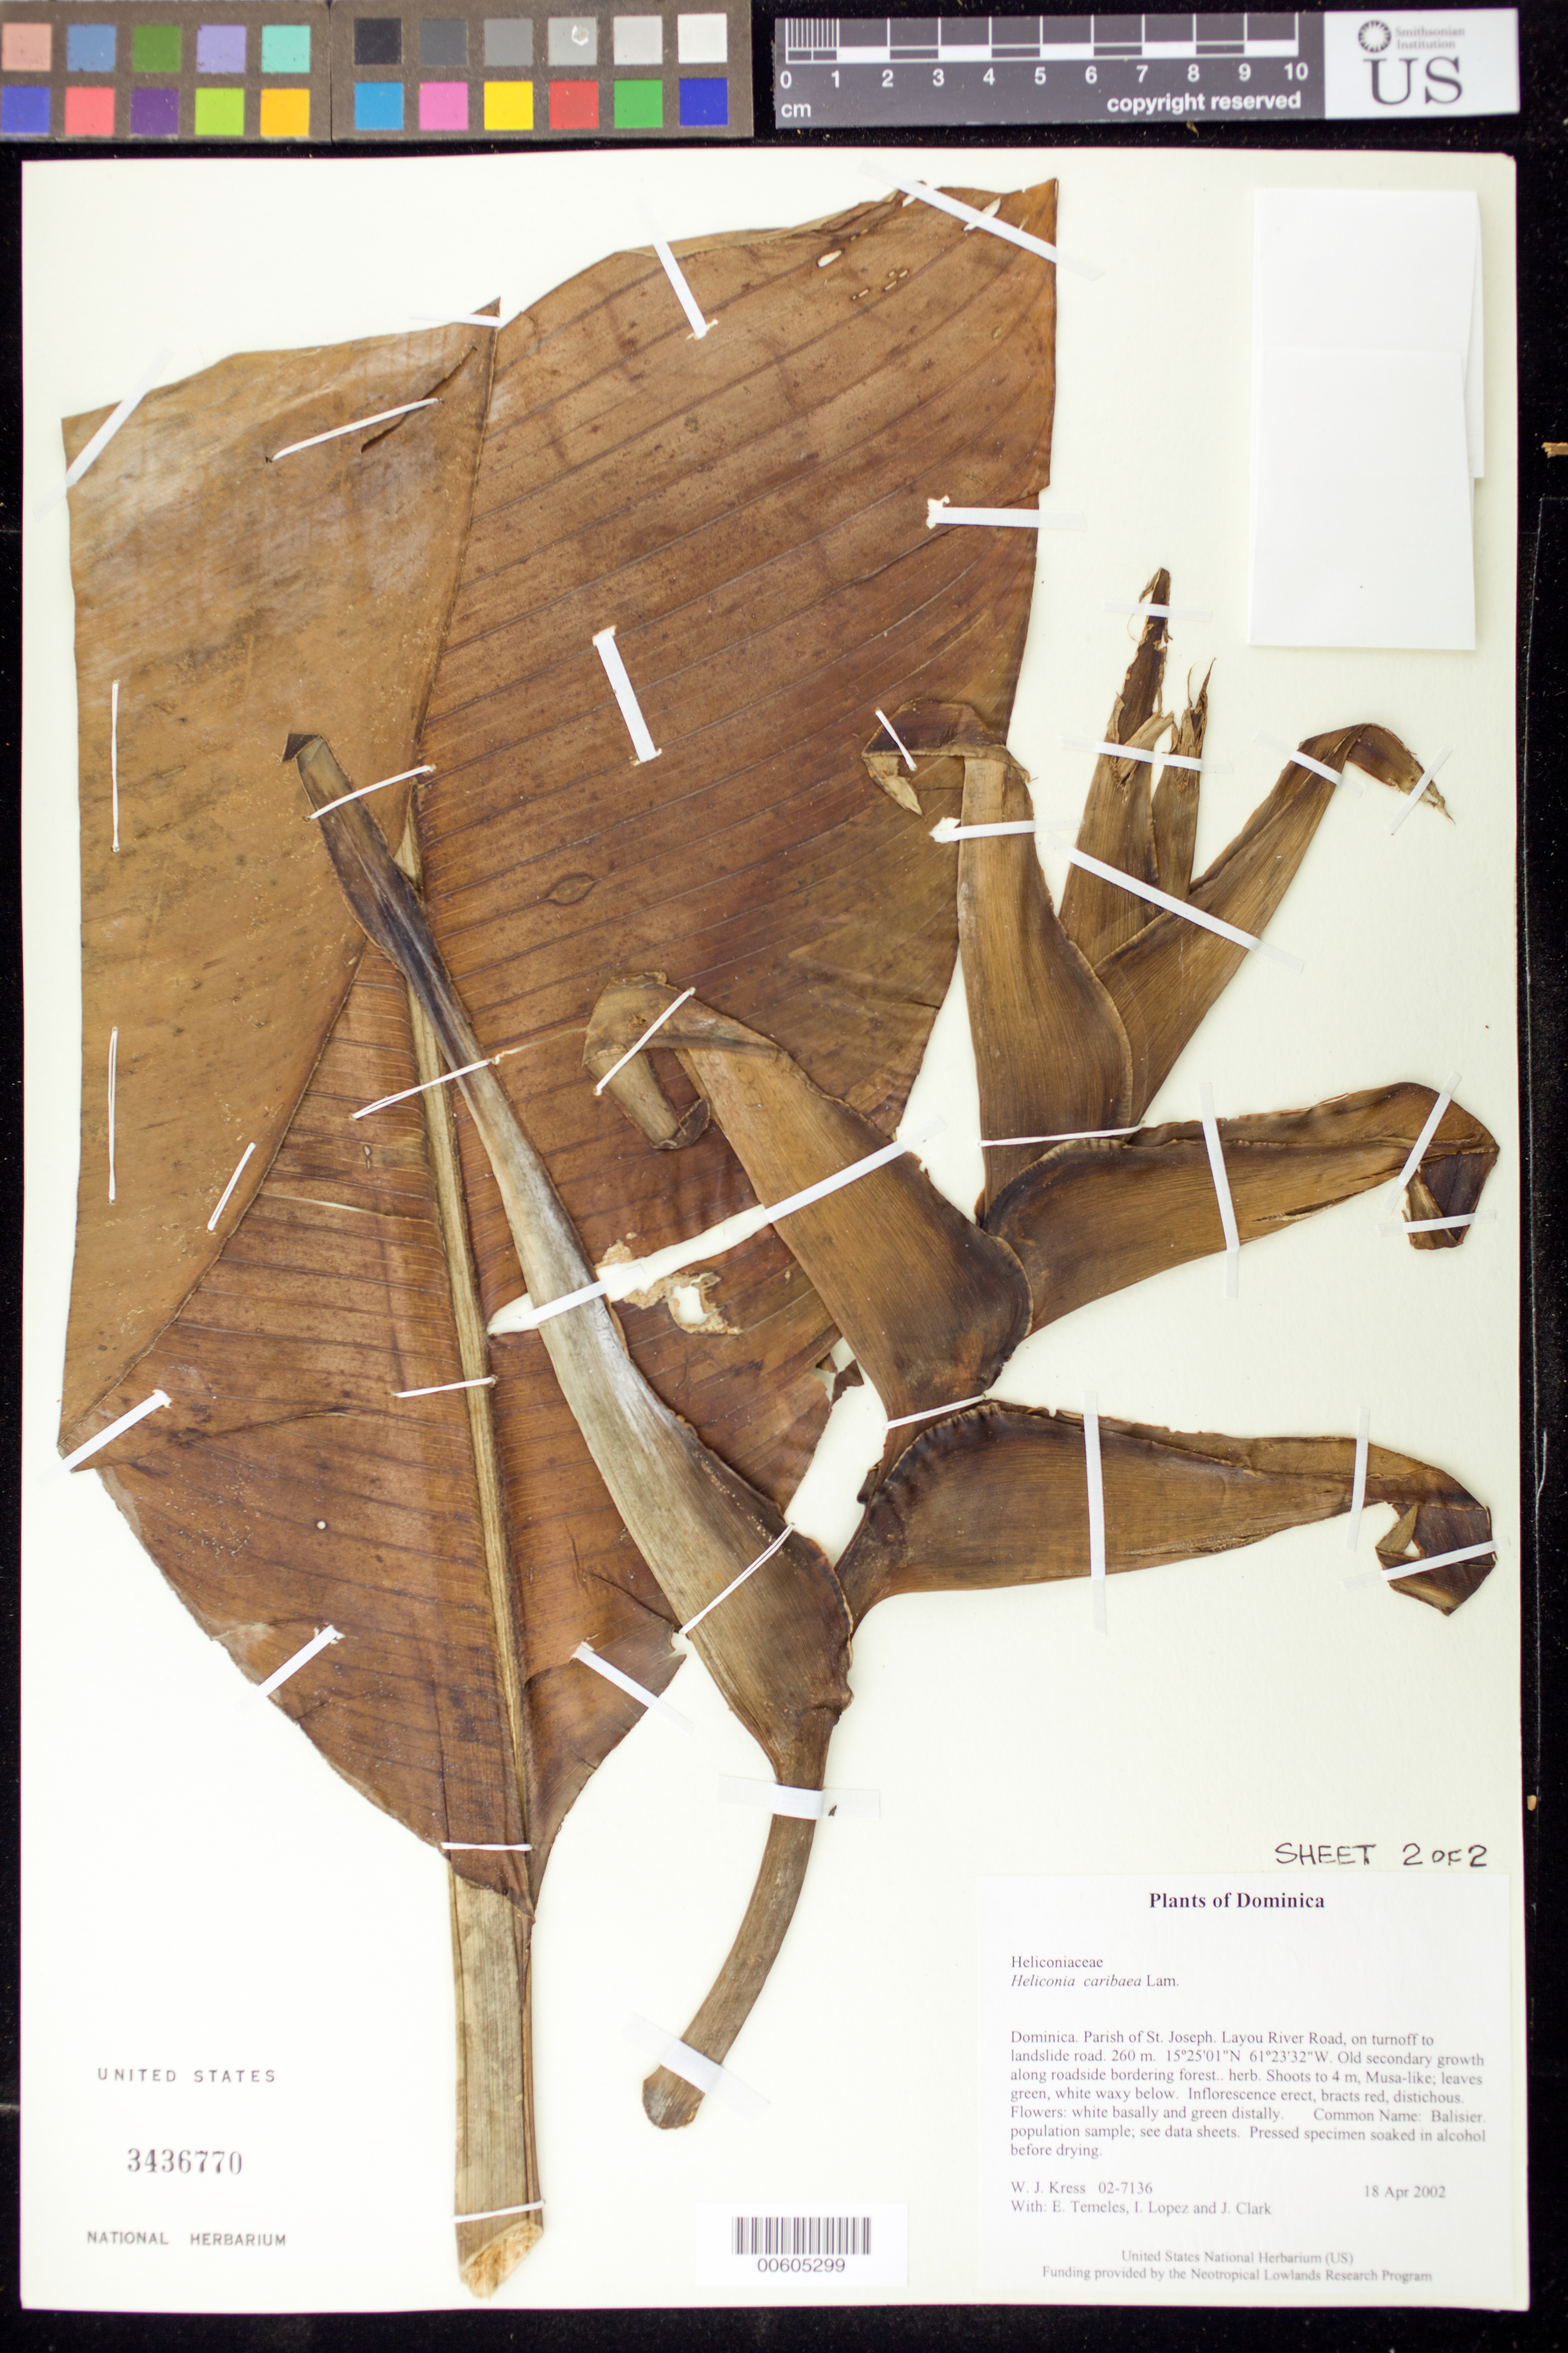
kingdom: Plantae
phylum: Tracheophyta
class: Liliopsida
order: Zingiberales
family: Heliconiaceae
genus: Heliconia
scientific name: Heliconia caribaea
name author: Lam.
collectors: W. J. Kress, E. Temeles, J. L. Clark & I. C. Lopez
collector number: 02-7136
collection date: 2002-04-18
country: Dominica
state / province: St. Joseph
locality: Layou River Road, on turnoff to landslide road.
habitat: Old secondary growth along roadside bordering forest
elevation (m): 260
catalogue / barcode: US 3436770